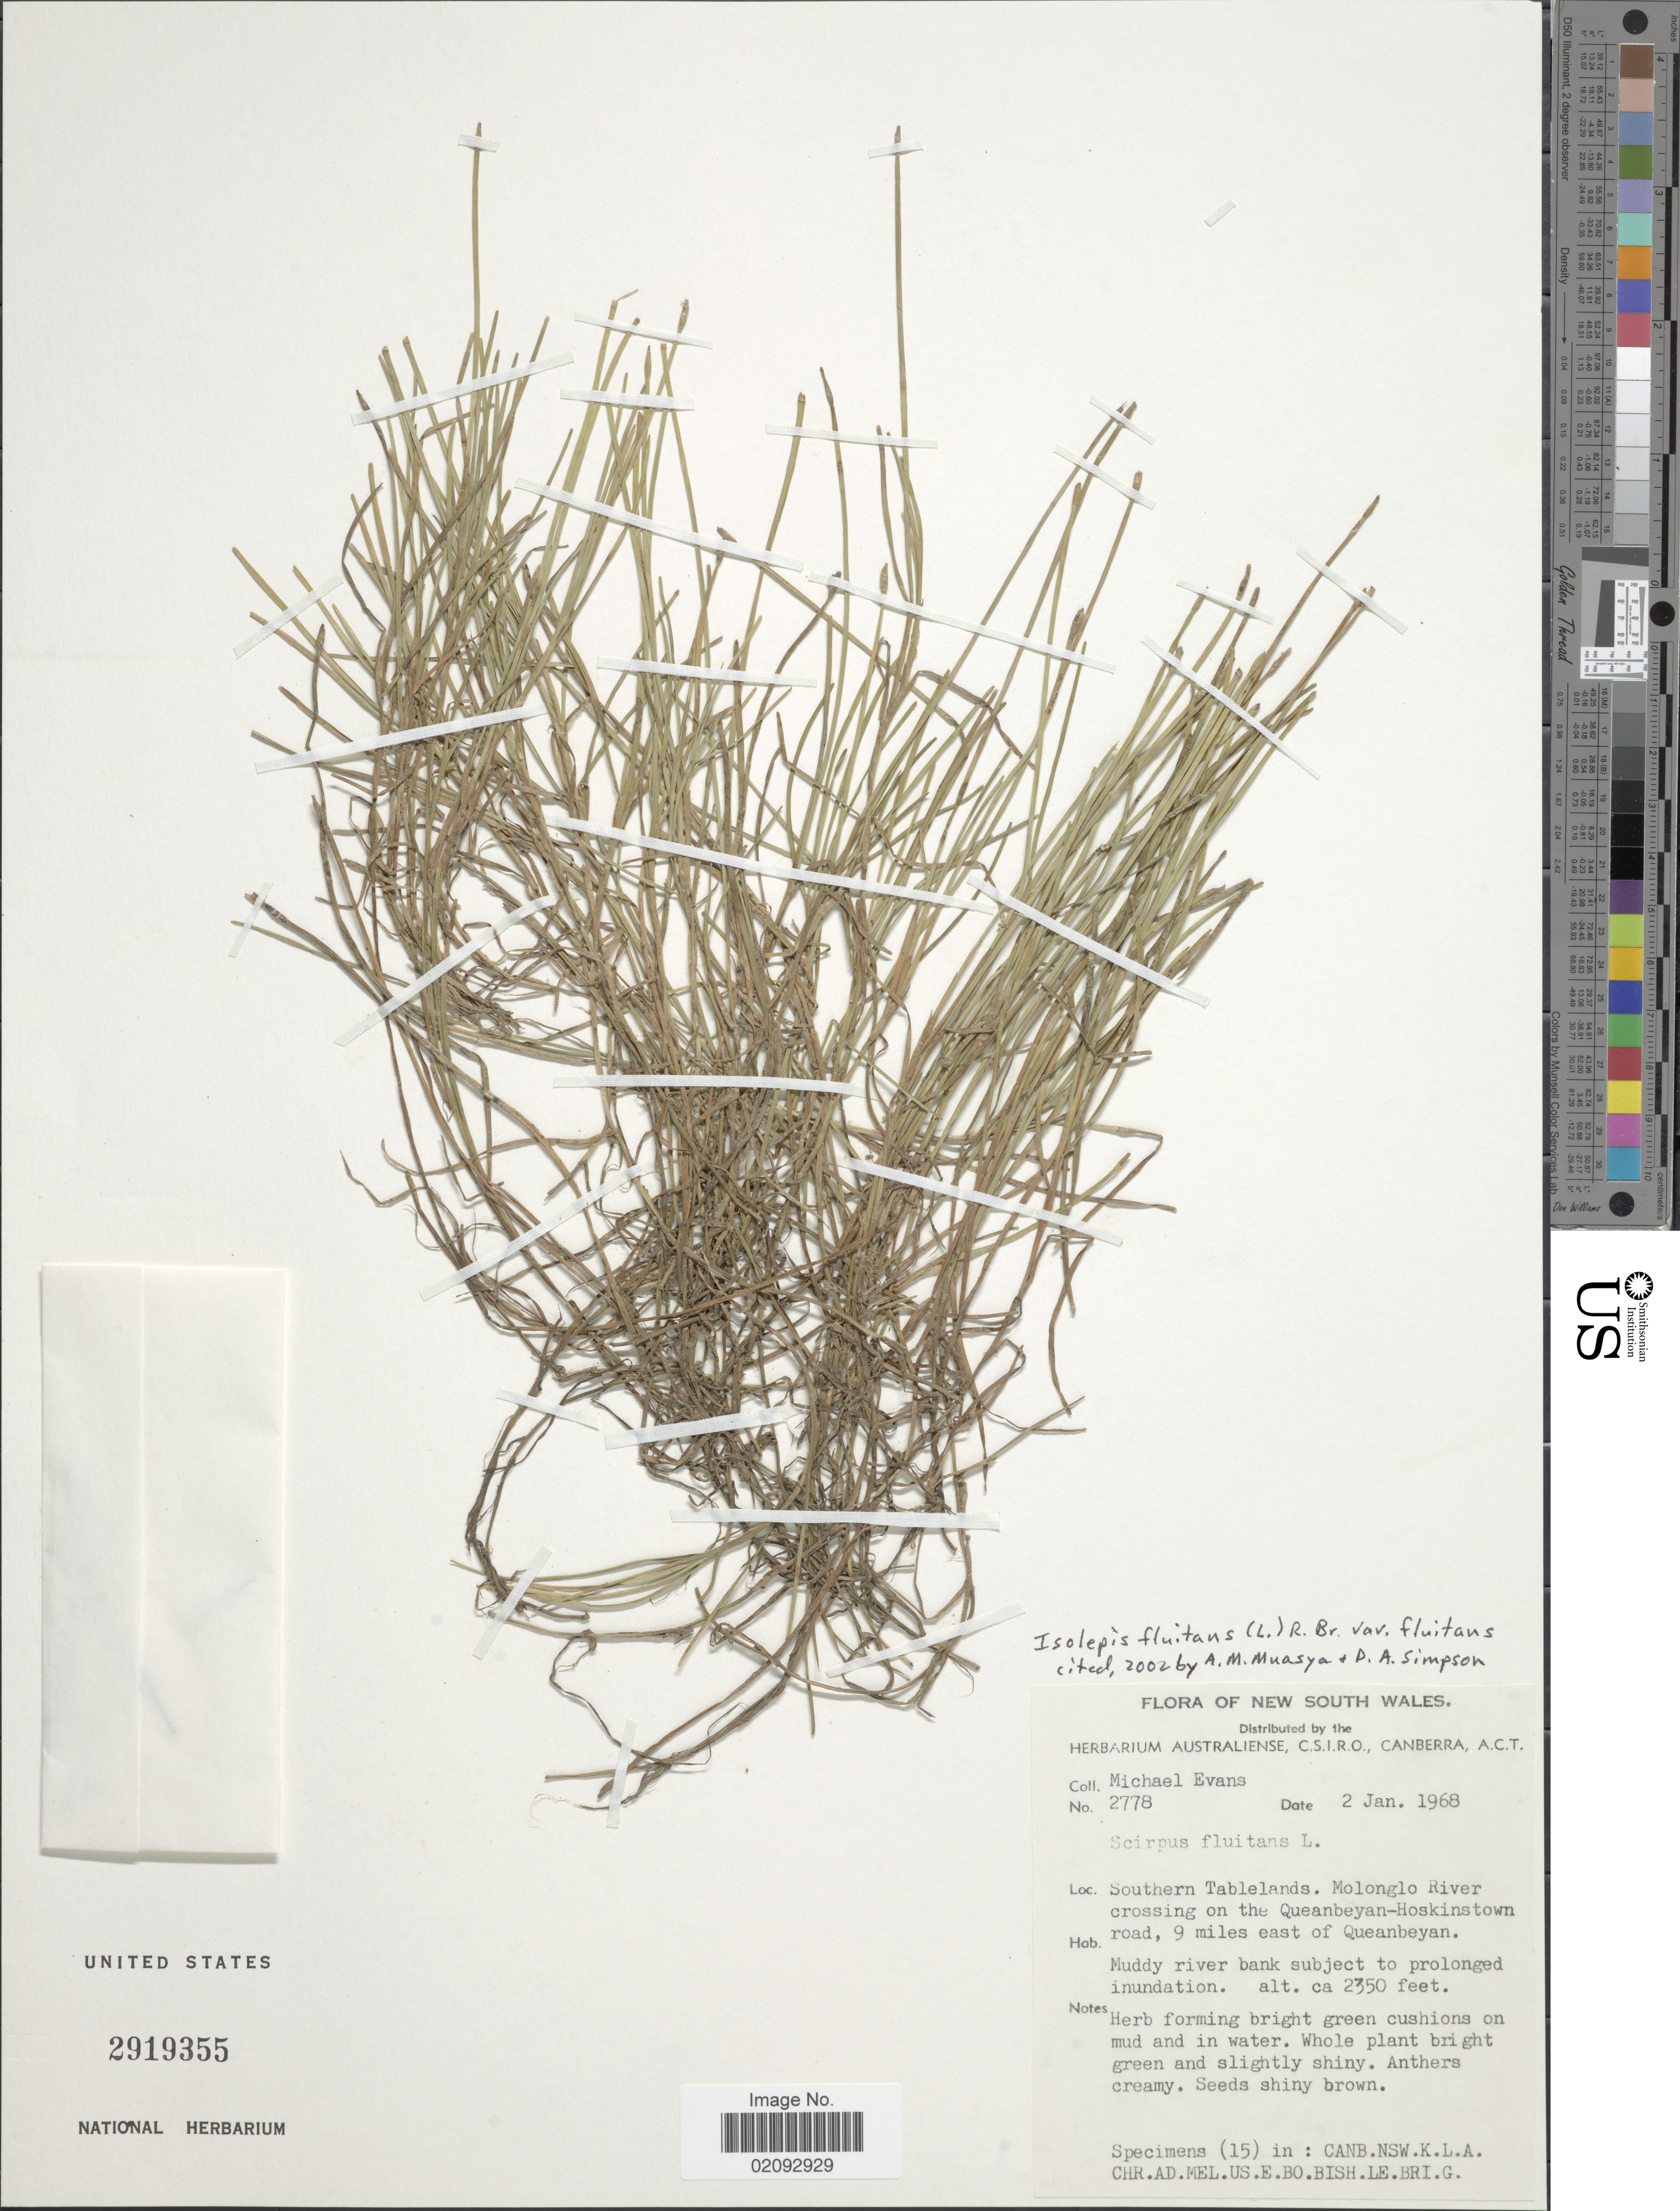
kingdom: Plantae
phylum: Tracheophyta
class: Liliopsida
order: Poales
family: Cyperaceae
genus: Isolepis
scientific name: Isolepis fluitans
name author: (L.) R. Br.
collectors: M. Evans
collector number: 2778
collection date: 1968-01-02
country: Australia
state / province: New South Wales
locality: Southern Tablelands. Molonglo River crossing on the Queanbeyan-Hoskinstown road, 9 miles east of Queanbeyan, Muddy river bank subject to prolonged inundation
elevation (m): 716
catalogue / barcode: US 2919355